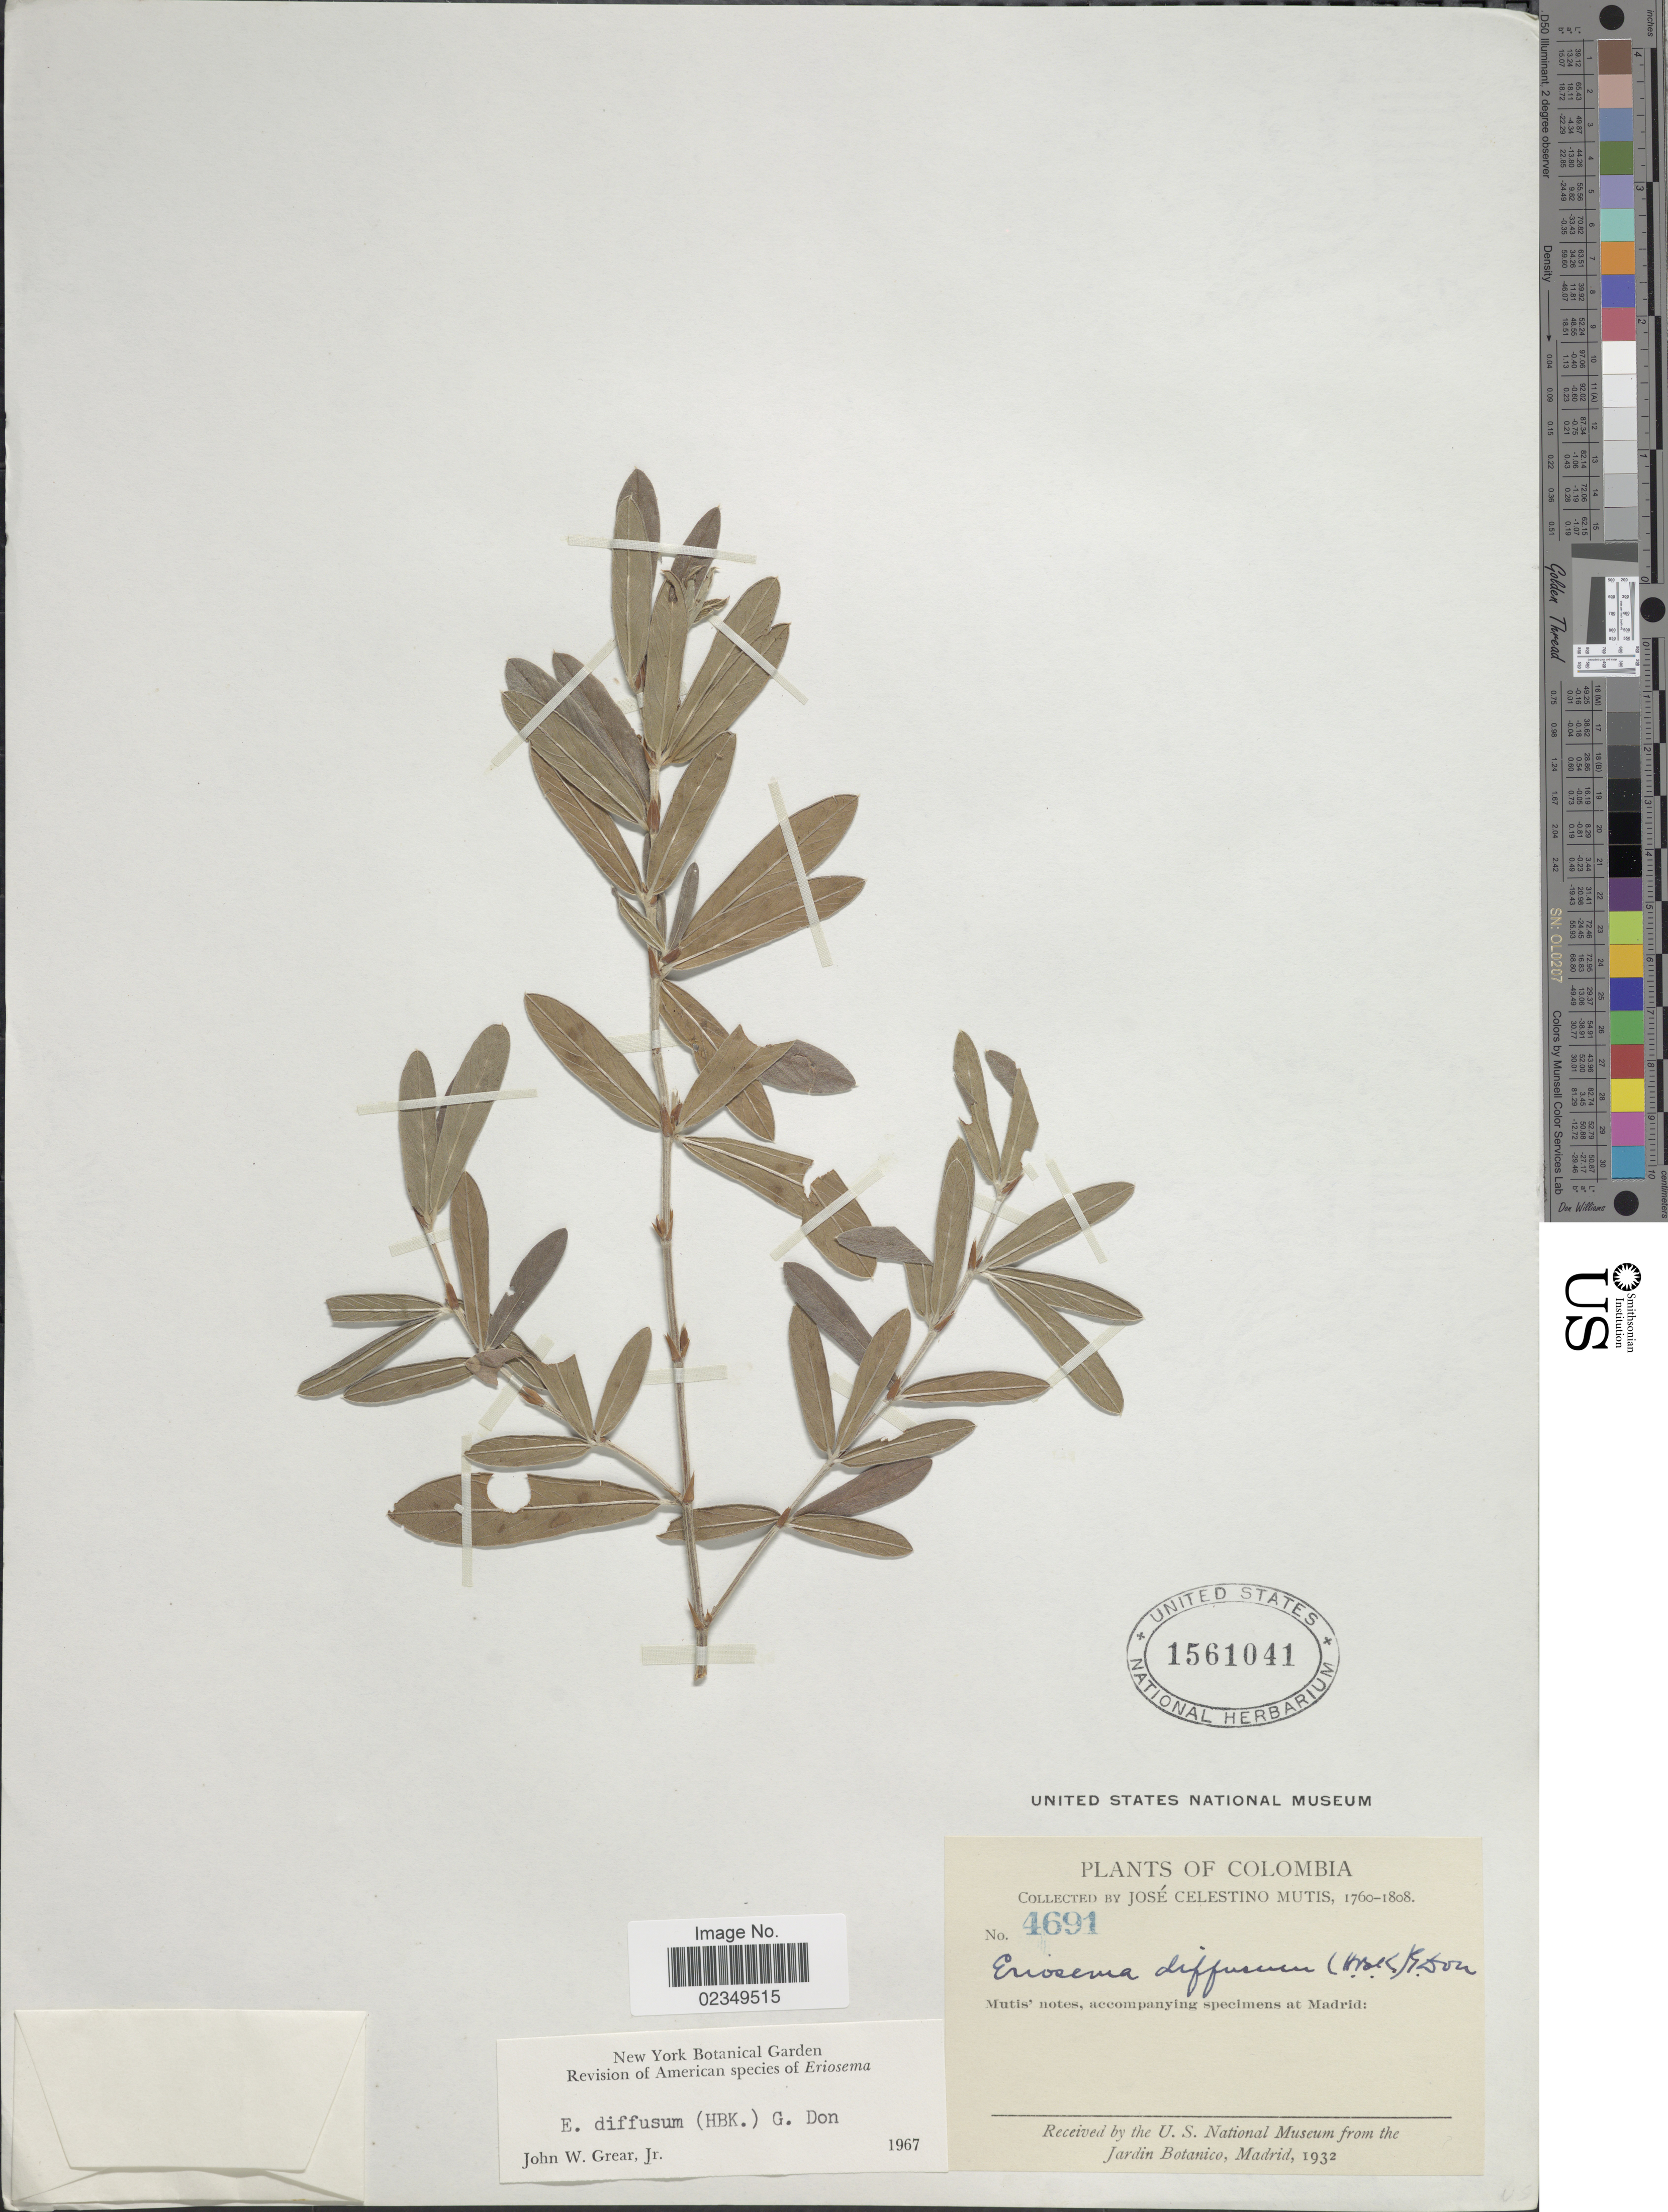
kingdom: Plantae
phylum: Tracheophyta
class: Magnoliopsida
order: Fabales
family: Fabaceae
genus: Eriosema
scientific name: Eriosema diffusum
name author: (Kunth) G. Don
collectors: J. C. B. Mutis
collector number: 4691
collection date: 1760/1808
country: Colombia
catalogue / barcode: US 1561041